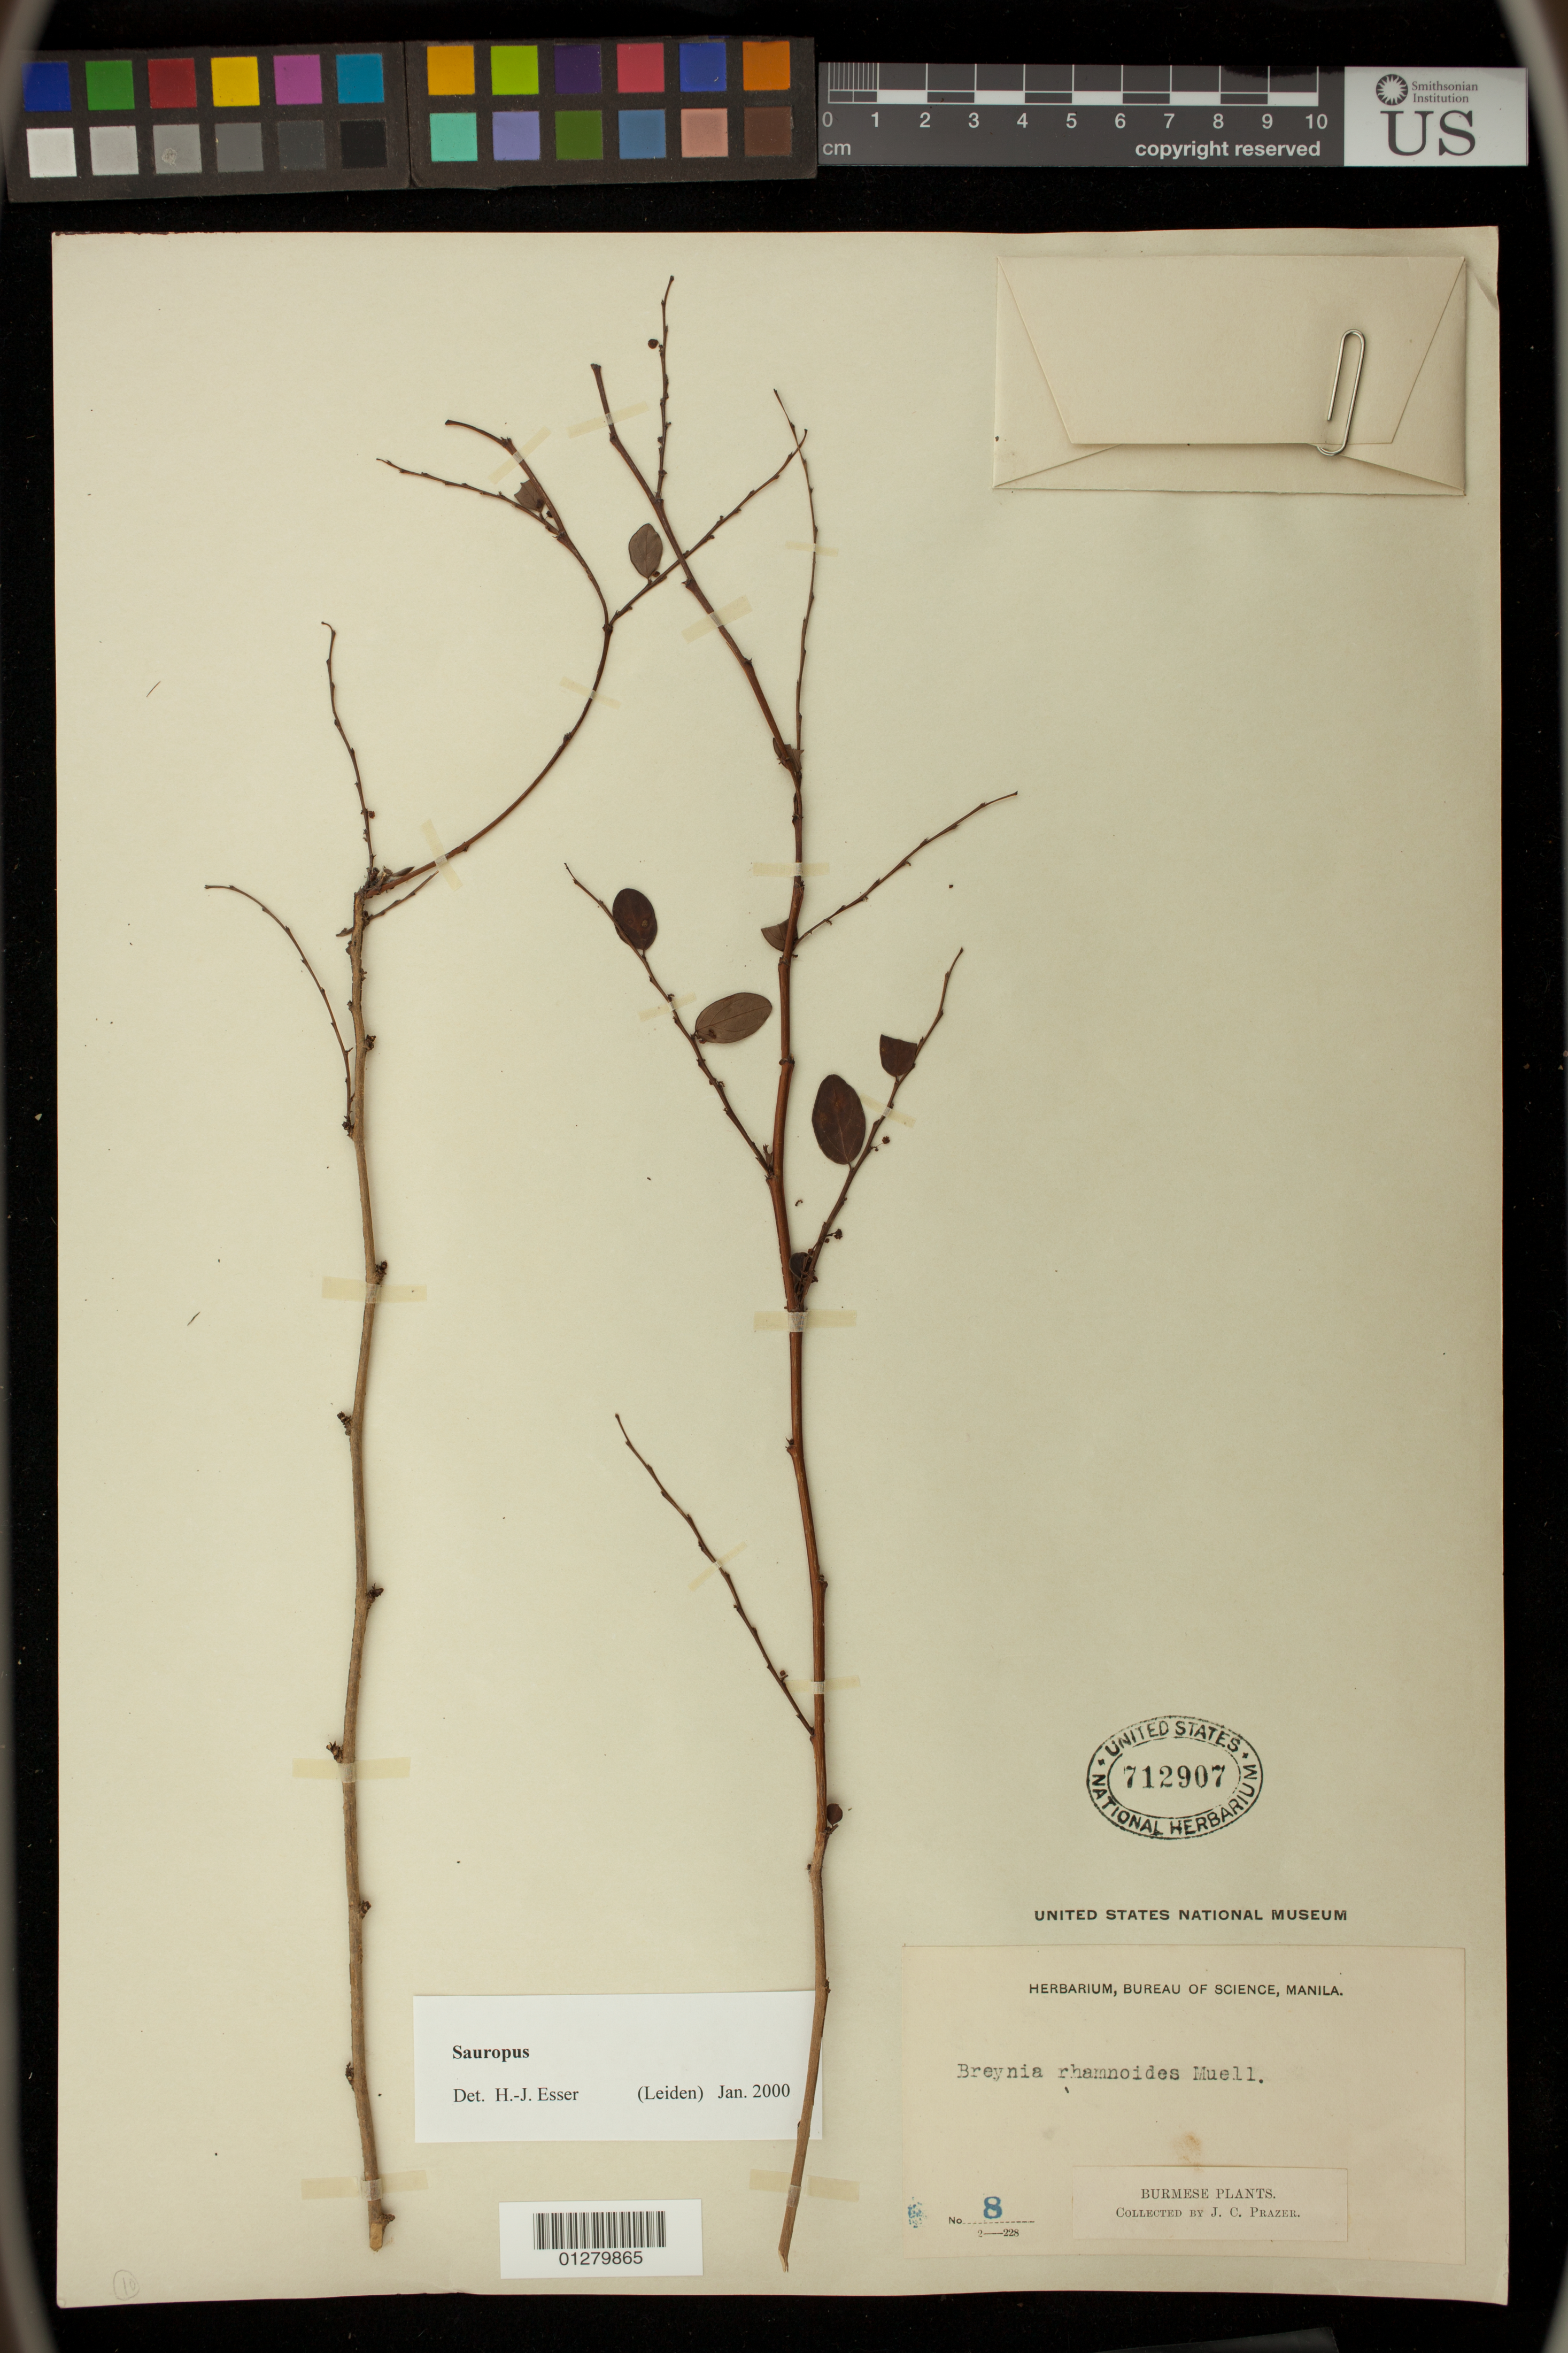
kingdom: Plantae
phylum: Tracheophyta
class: Magnoliopsida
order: Malpighiales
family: Phyllanthaceae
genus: Sauropus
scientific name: Sauropus sp.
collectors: J. Prazer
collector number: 8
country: Myanmar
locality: Upper Burma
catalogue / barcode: US 712907